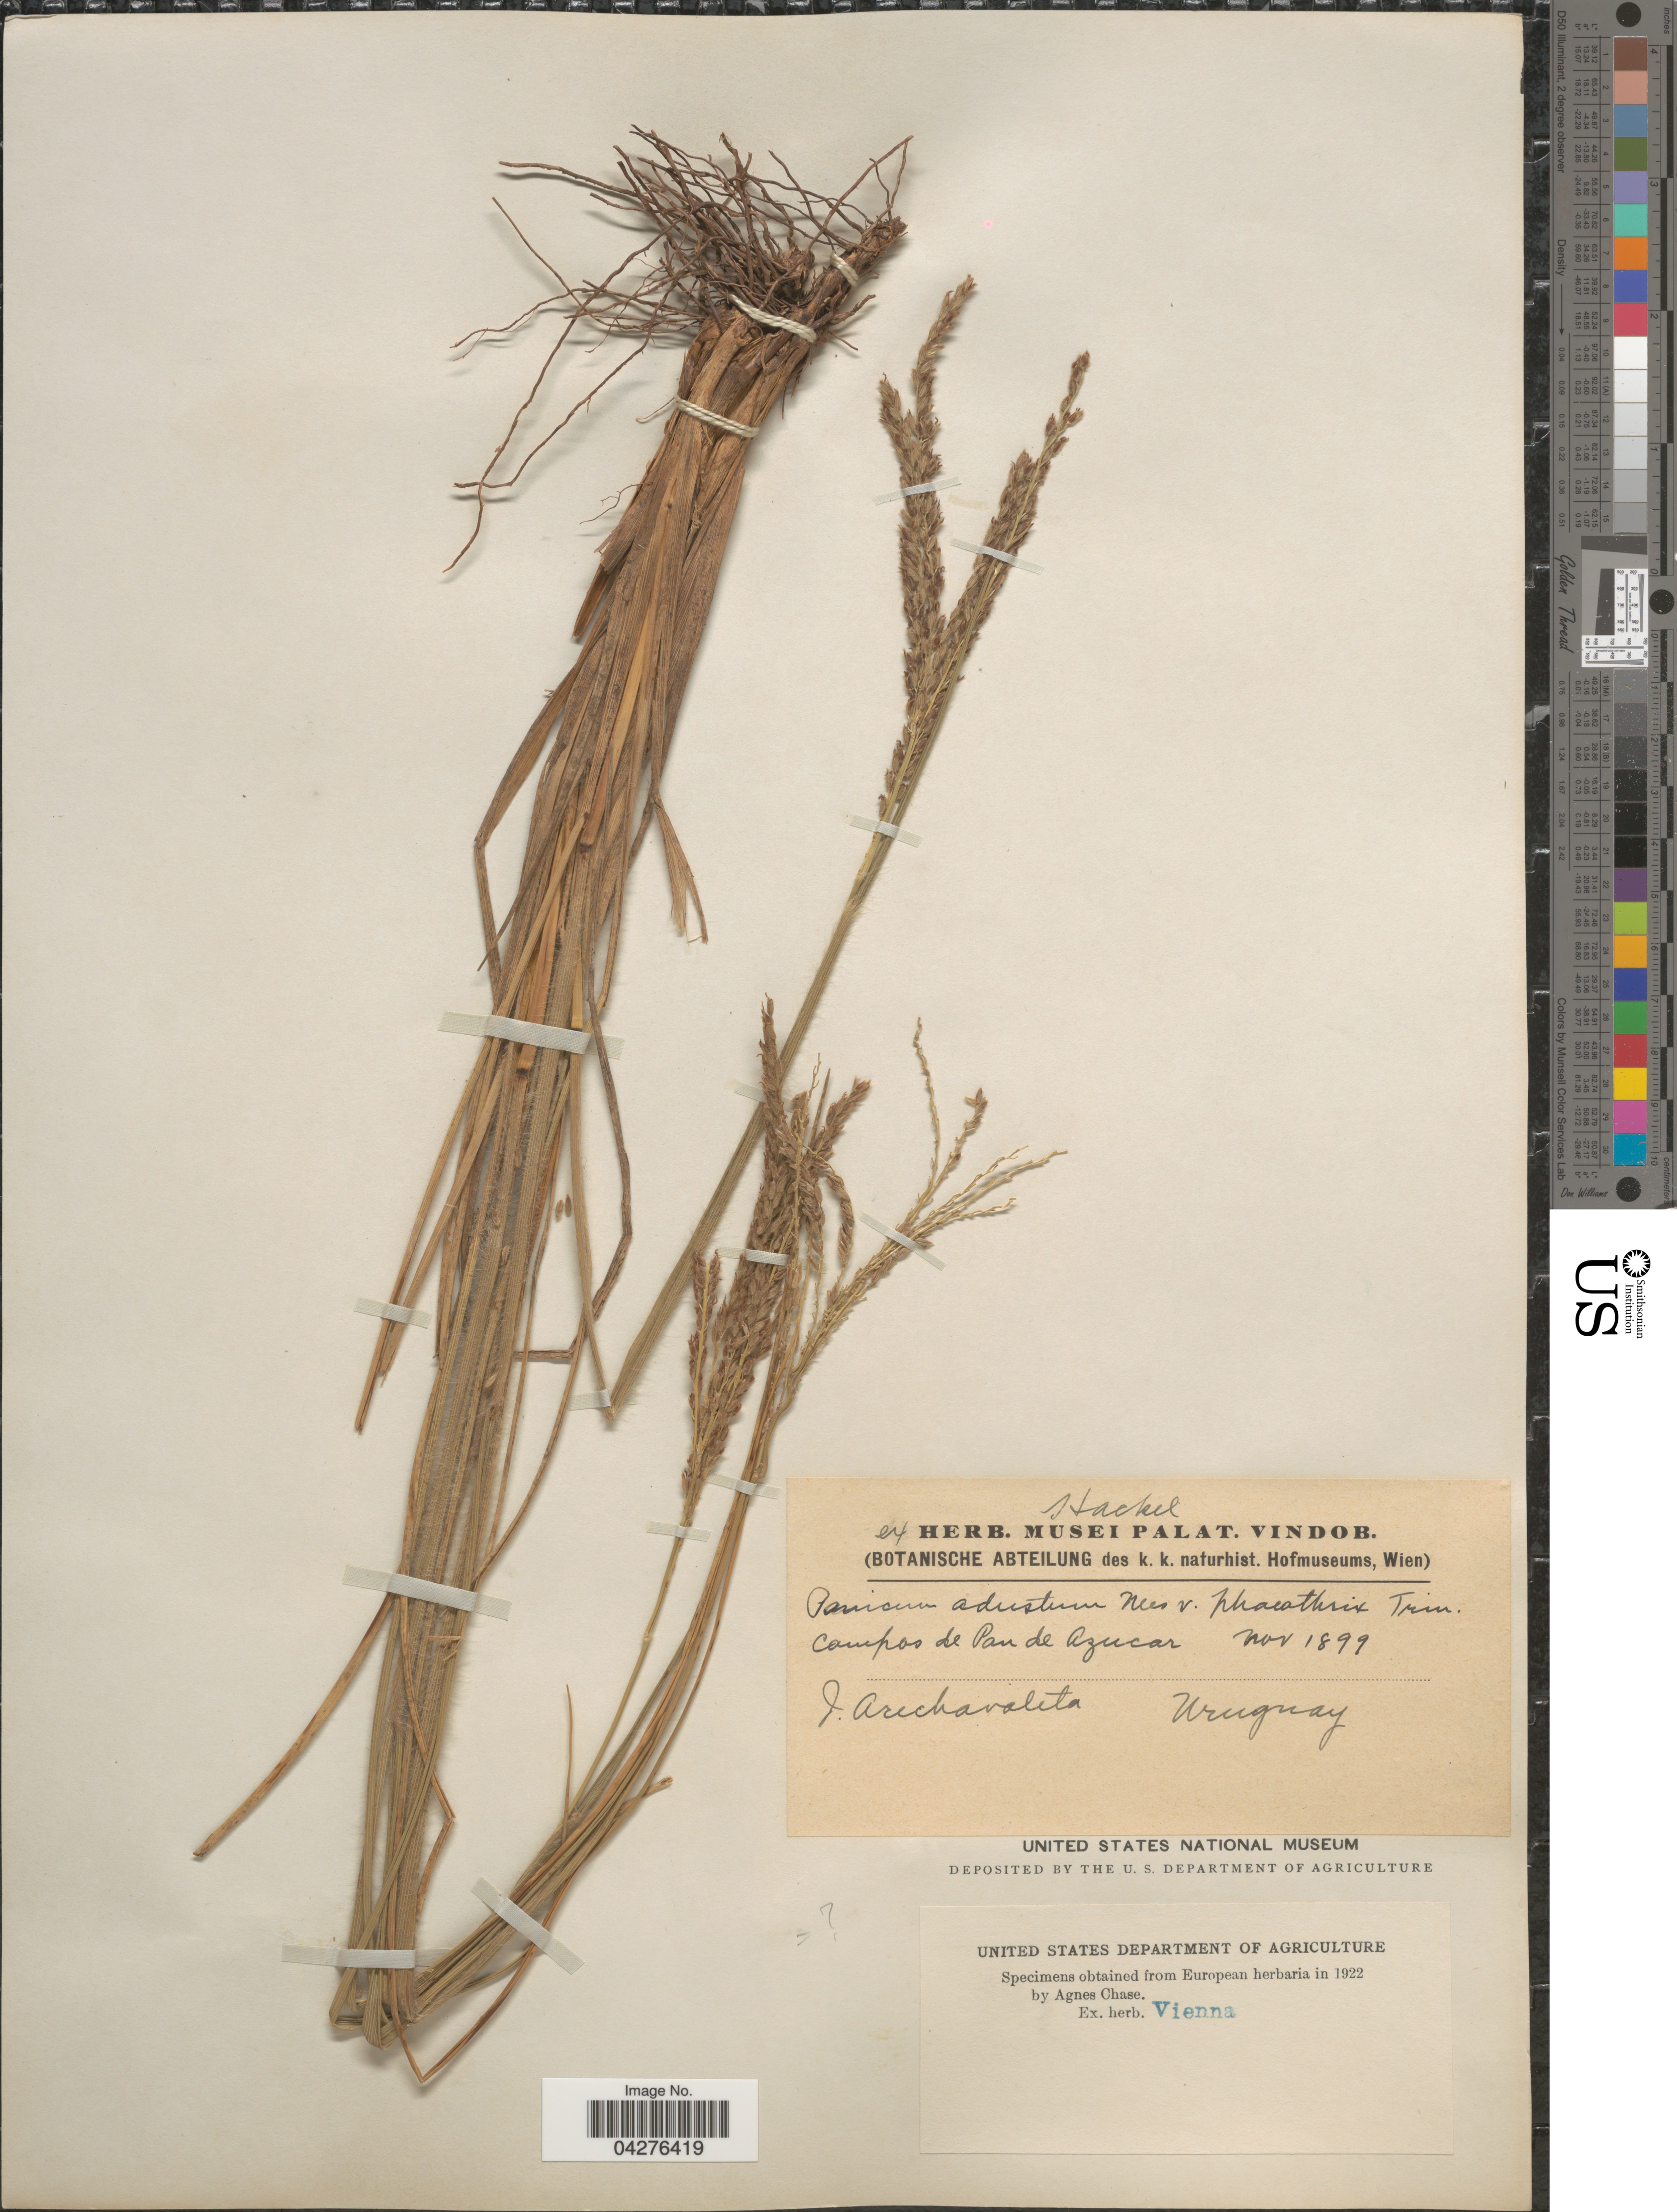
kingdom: Plantae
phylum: Tracheophyta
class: Liliopsida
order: Poales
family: Poaceae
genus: Digitaria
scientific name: Digitaria enodis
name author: (Hack. ex Arechav.) Parodi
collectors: J. Arechavaleta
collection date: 1899-11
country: Uruguay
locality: Campos de Pan de Azucar.